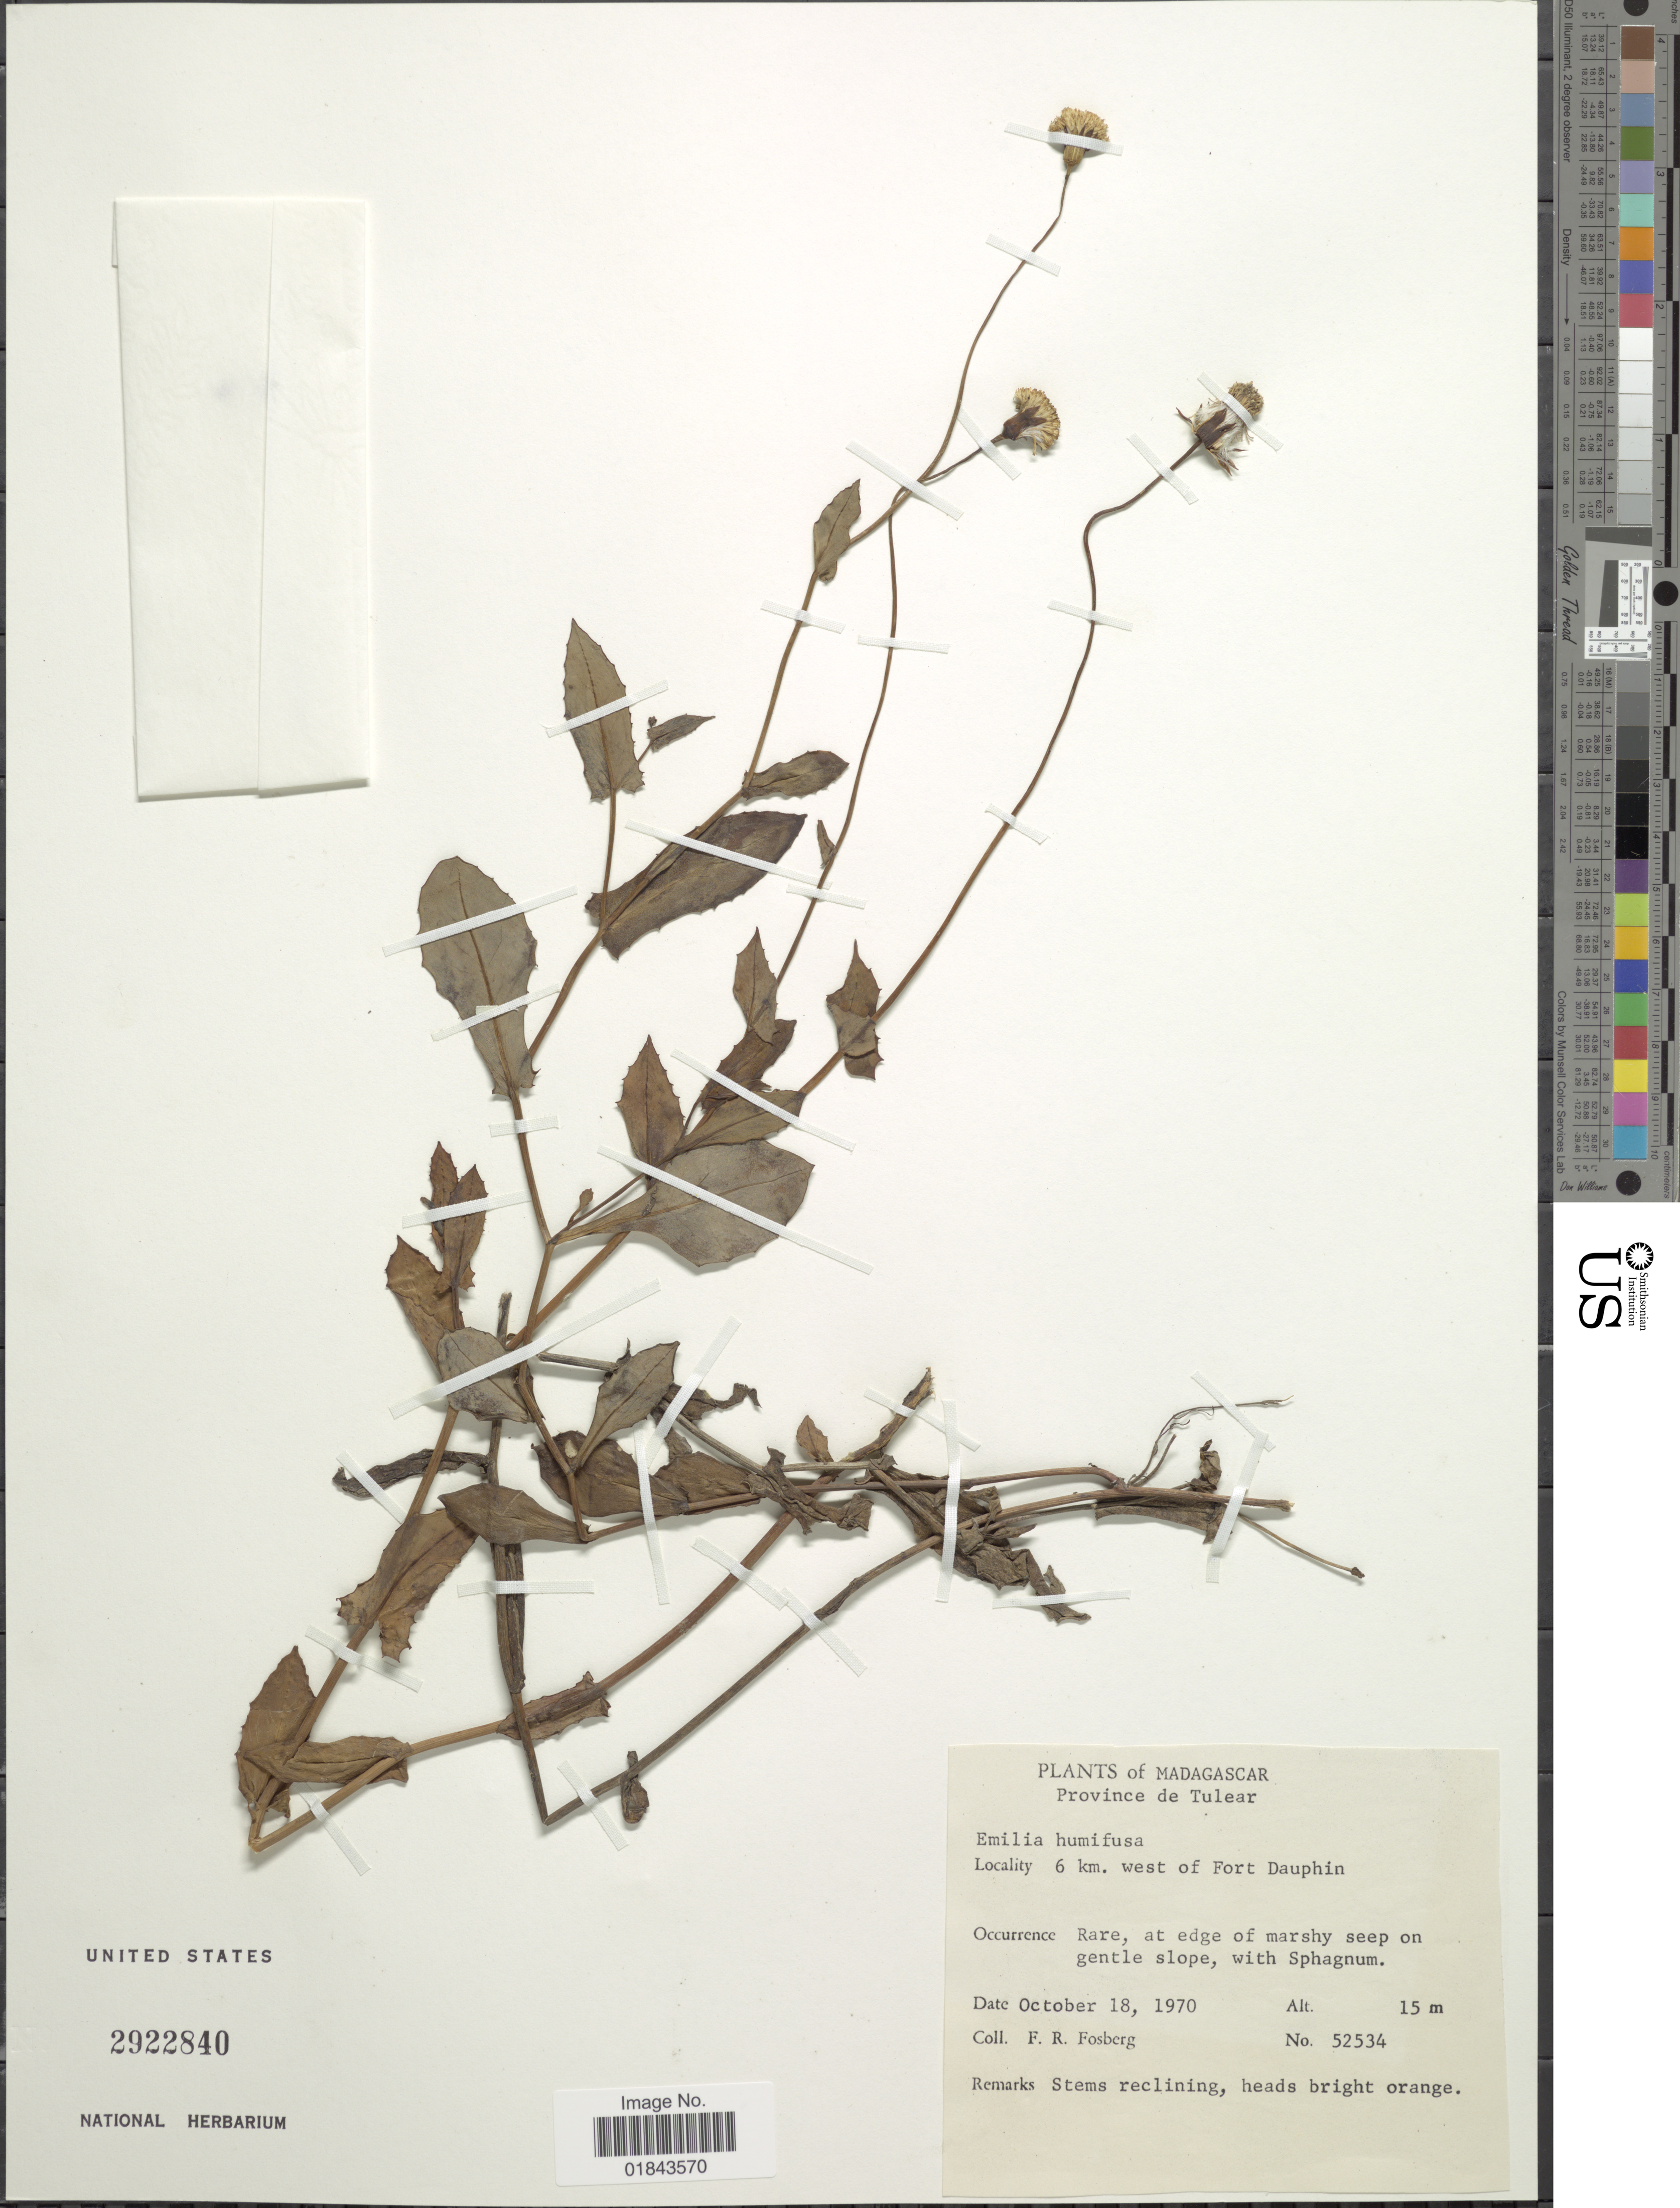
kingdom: Plantae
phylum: Tracheophyta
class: Magnoliopsida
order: Asterales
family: Asteraceae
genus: Emilia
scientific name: Emilia humifusa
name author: DC.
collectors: F. R. Fosberg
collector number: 52534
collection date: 1970-10-18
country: Madagascar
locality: Province de Tulear, 6 km. west of Fort Dauphin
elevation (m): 15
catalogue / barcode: US 2922840